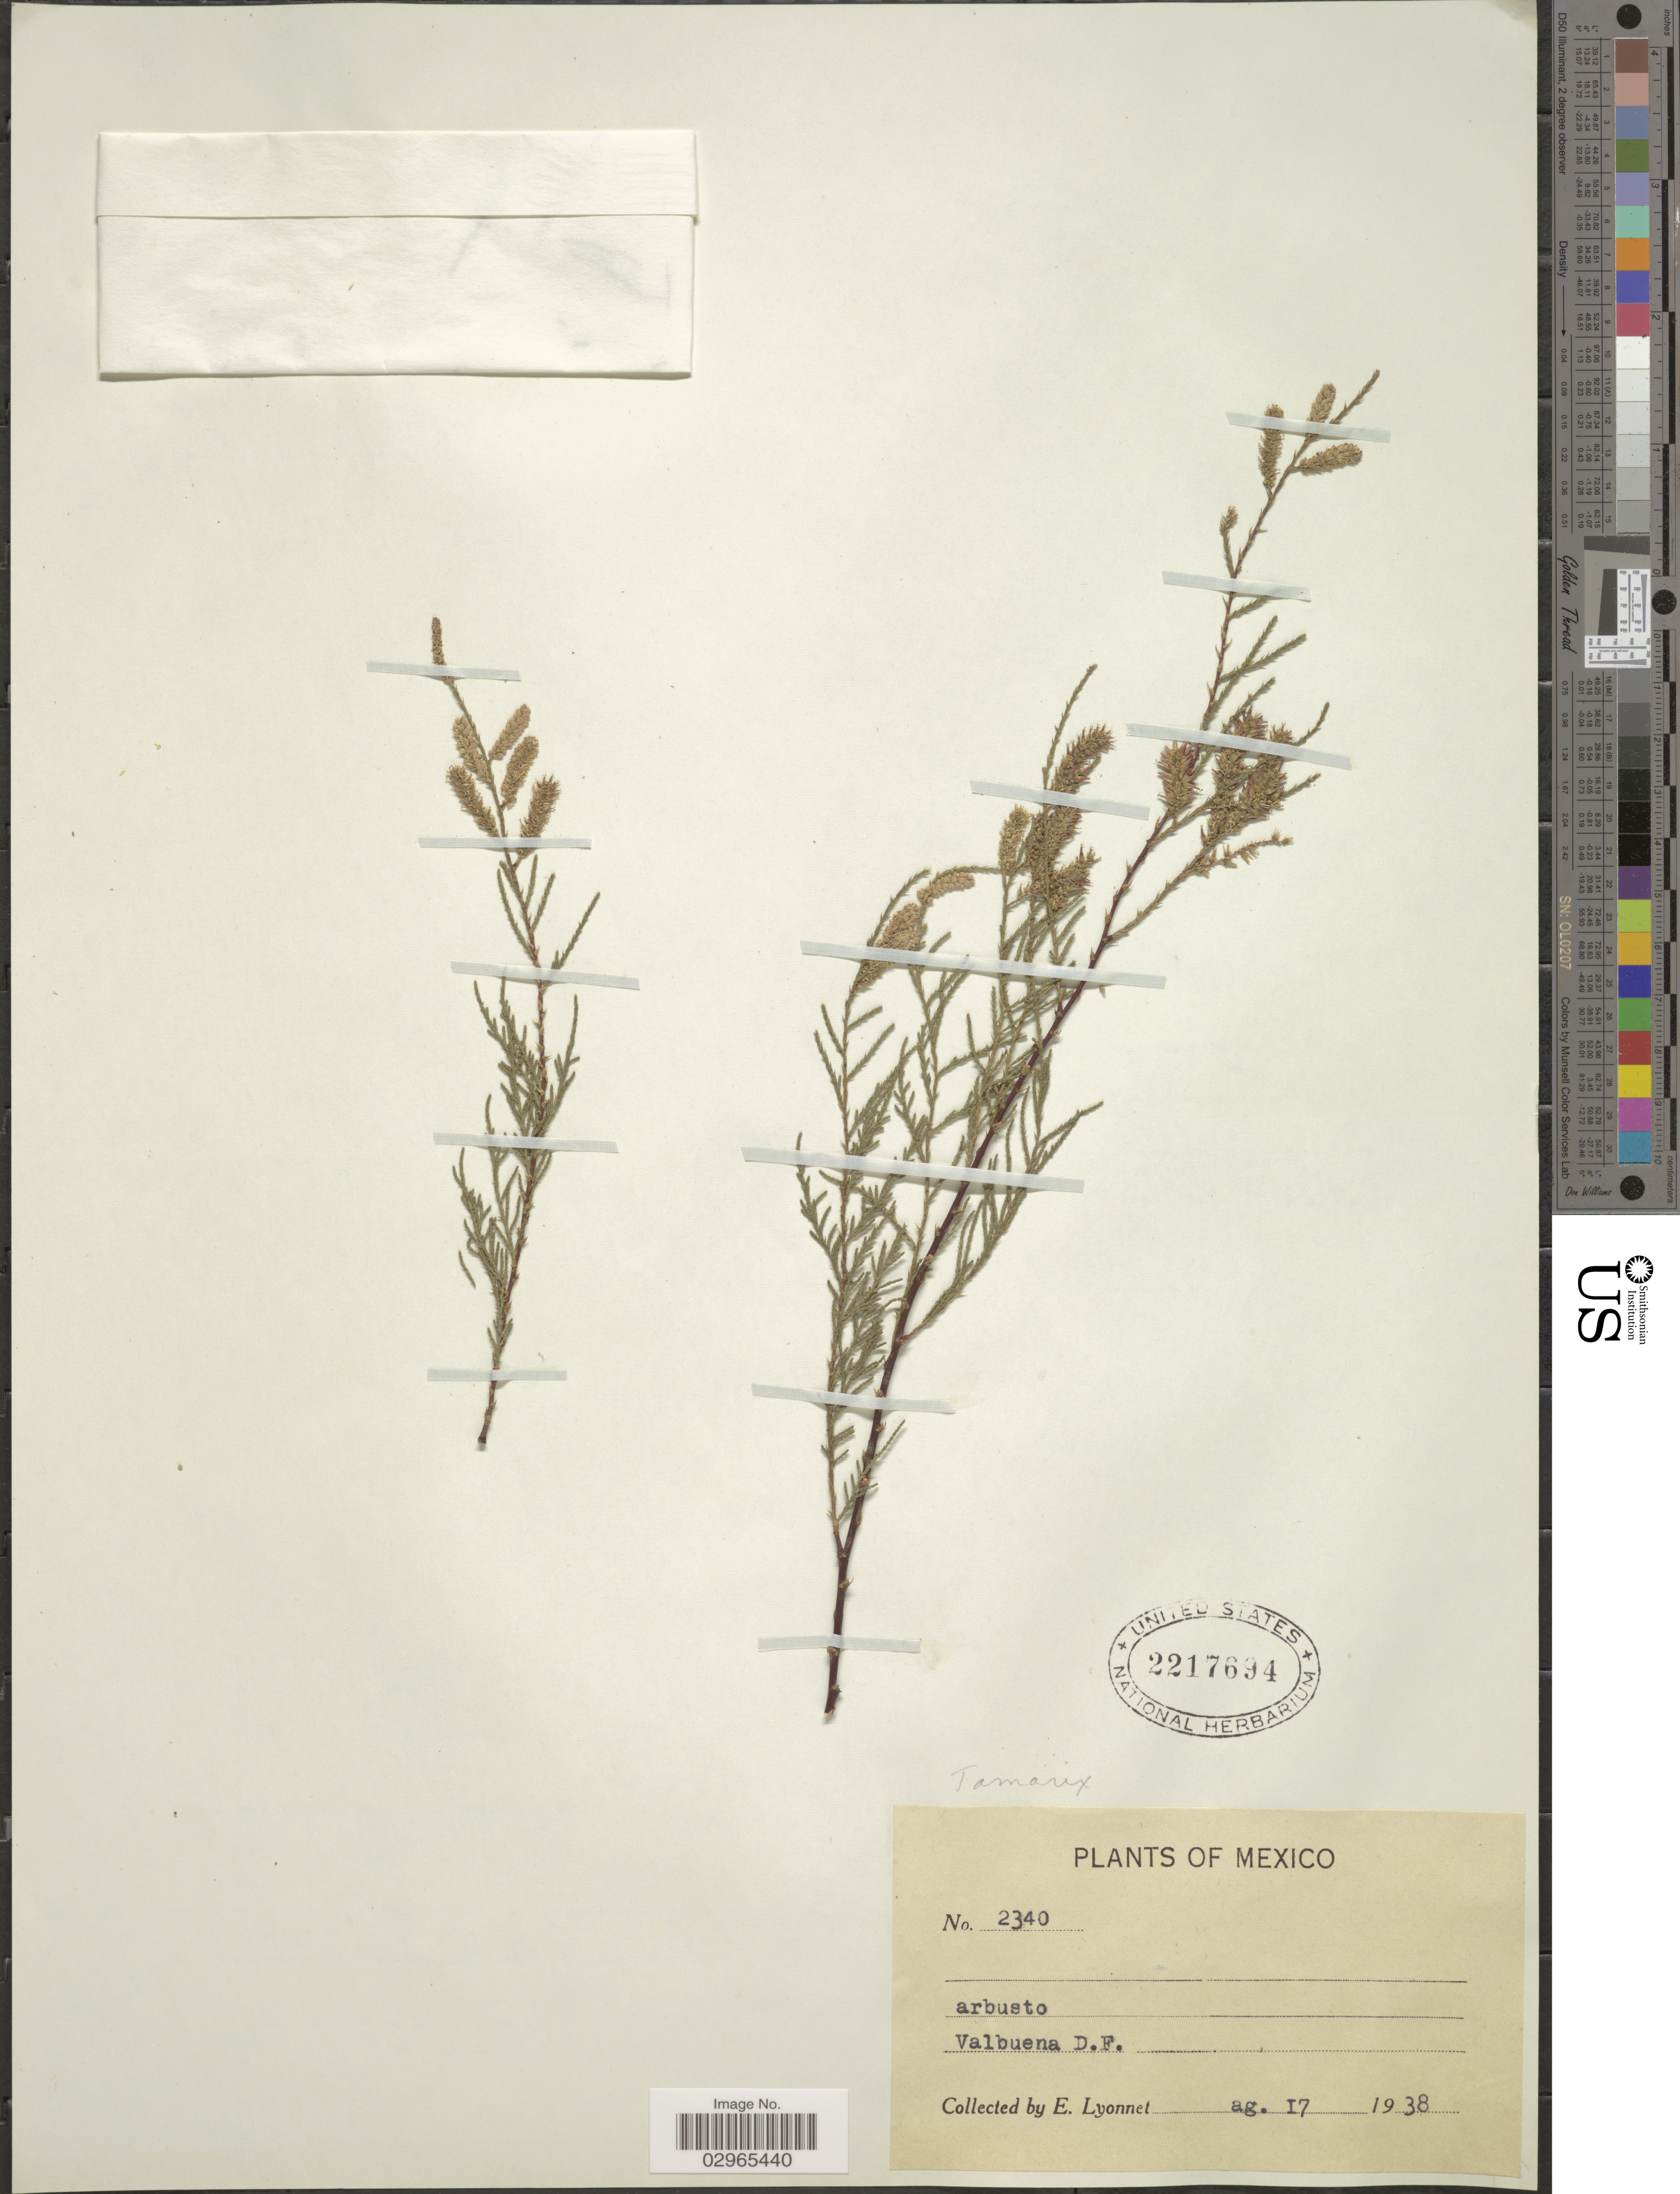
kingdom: Plantae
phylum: Tracheophyta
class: Magnoliopsida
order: Caryophyllales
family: Tamaricaceae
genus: Tamarix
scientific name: Tamarix sp.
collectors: E. Lyonnet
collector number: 2340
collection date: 1938-08-17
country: Mexico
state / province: Distrito Federal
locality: Valbuena, D.F.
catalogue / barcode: US 2217694